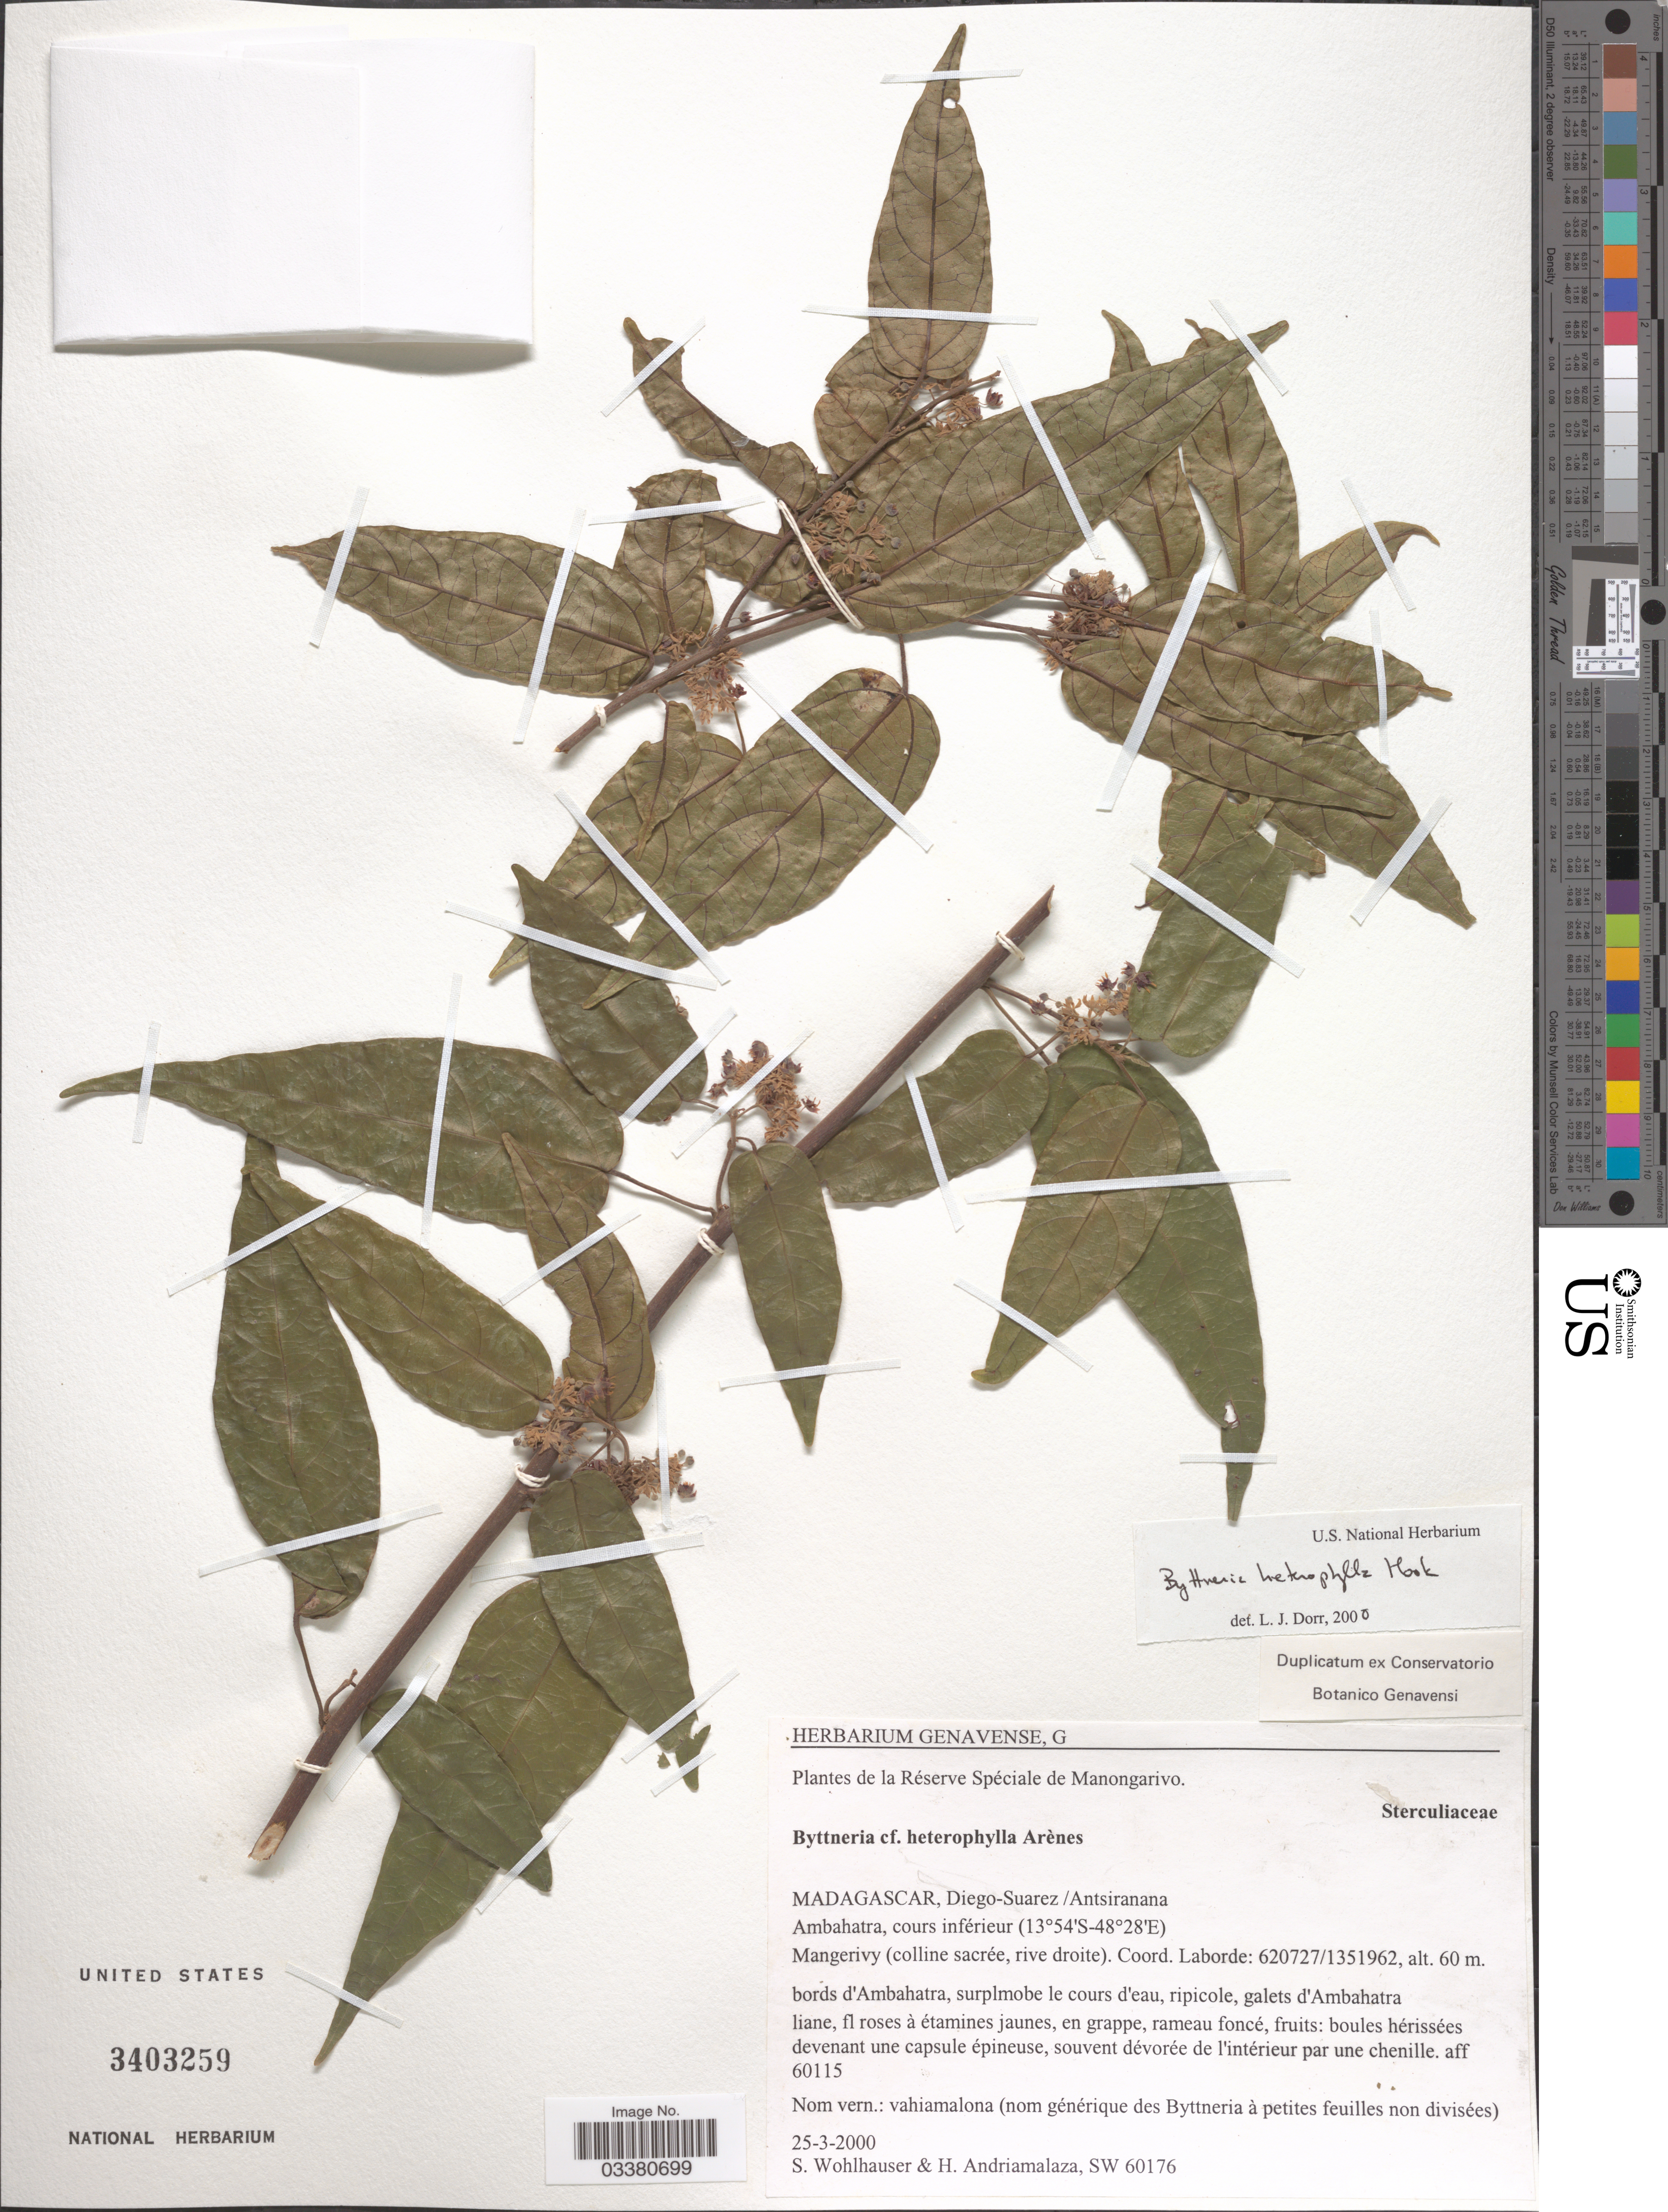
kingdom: Plantae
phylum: Tracheophyta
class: Magnoliopsida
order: Malvales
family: Malvaceae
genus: Byttneria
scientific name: Byttneria heterophylla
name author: Hook.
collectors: S. Wohlhauser & H. Andriamalaza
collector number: SW 60176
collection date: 2000-03-25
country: Madagascar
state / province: Diana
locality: De la Réserve Spéciale de Manongarivo. Diego-Suarez. Ambahatra, cours inférieur. Mangerivy (colline sacrée, rive droite). Coord. Laborde: 620727/1351962 [unsure placement].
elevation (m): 60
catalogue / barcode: US 3403259